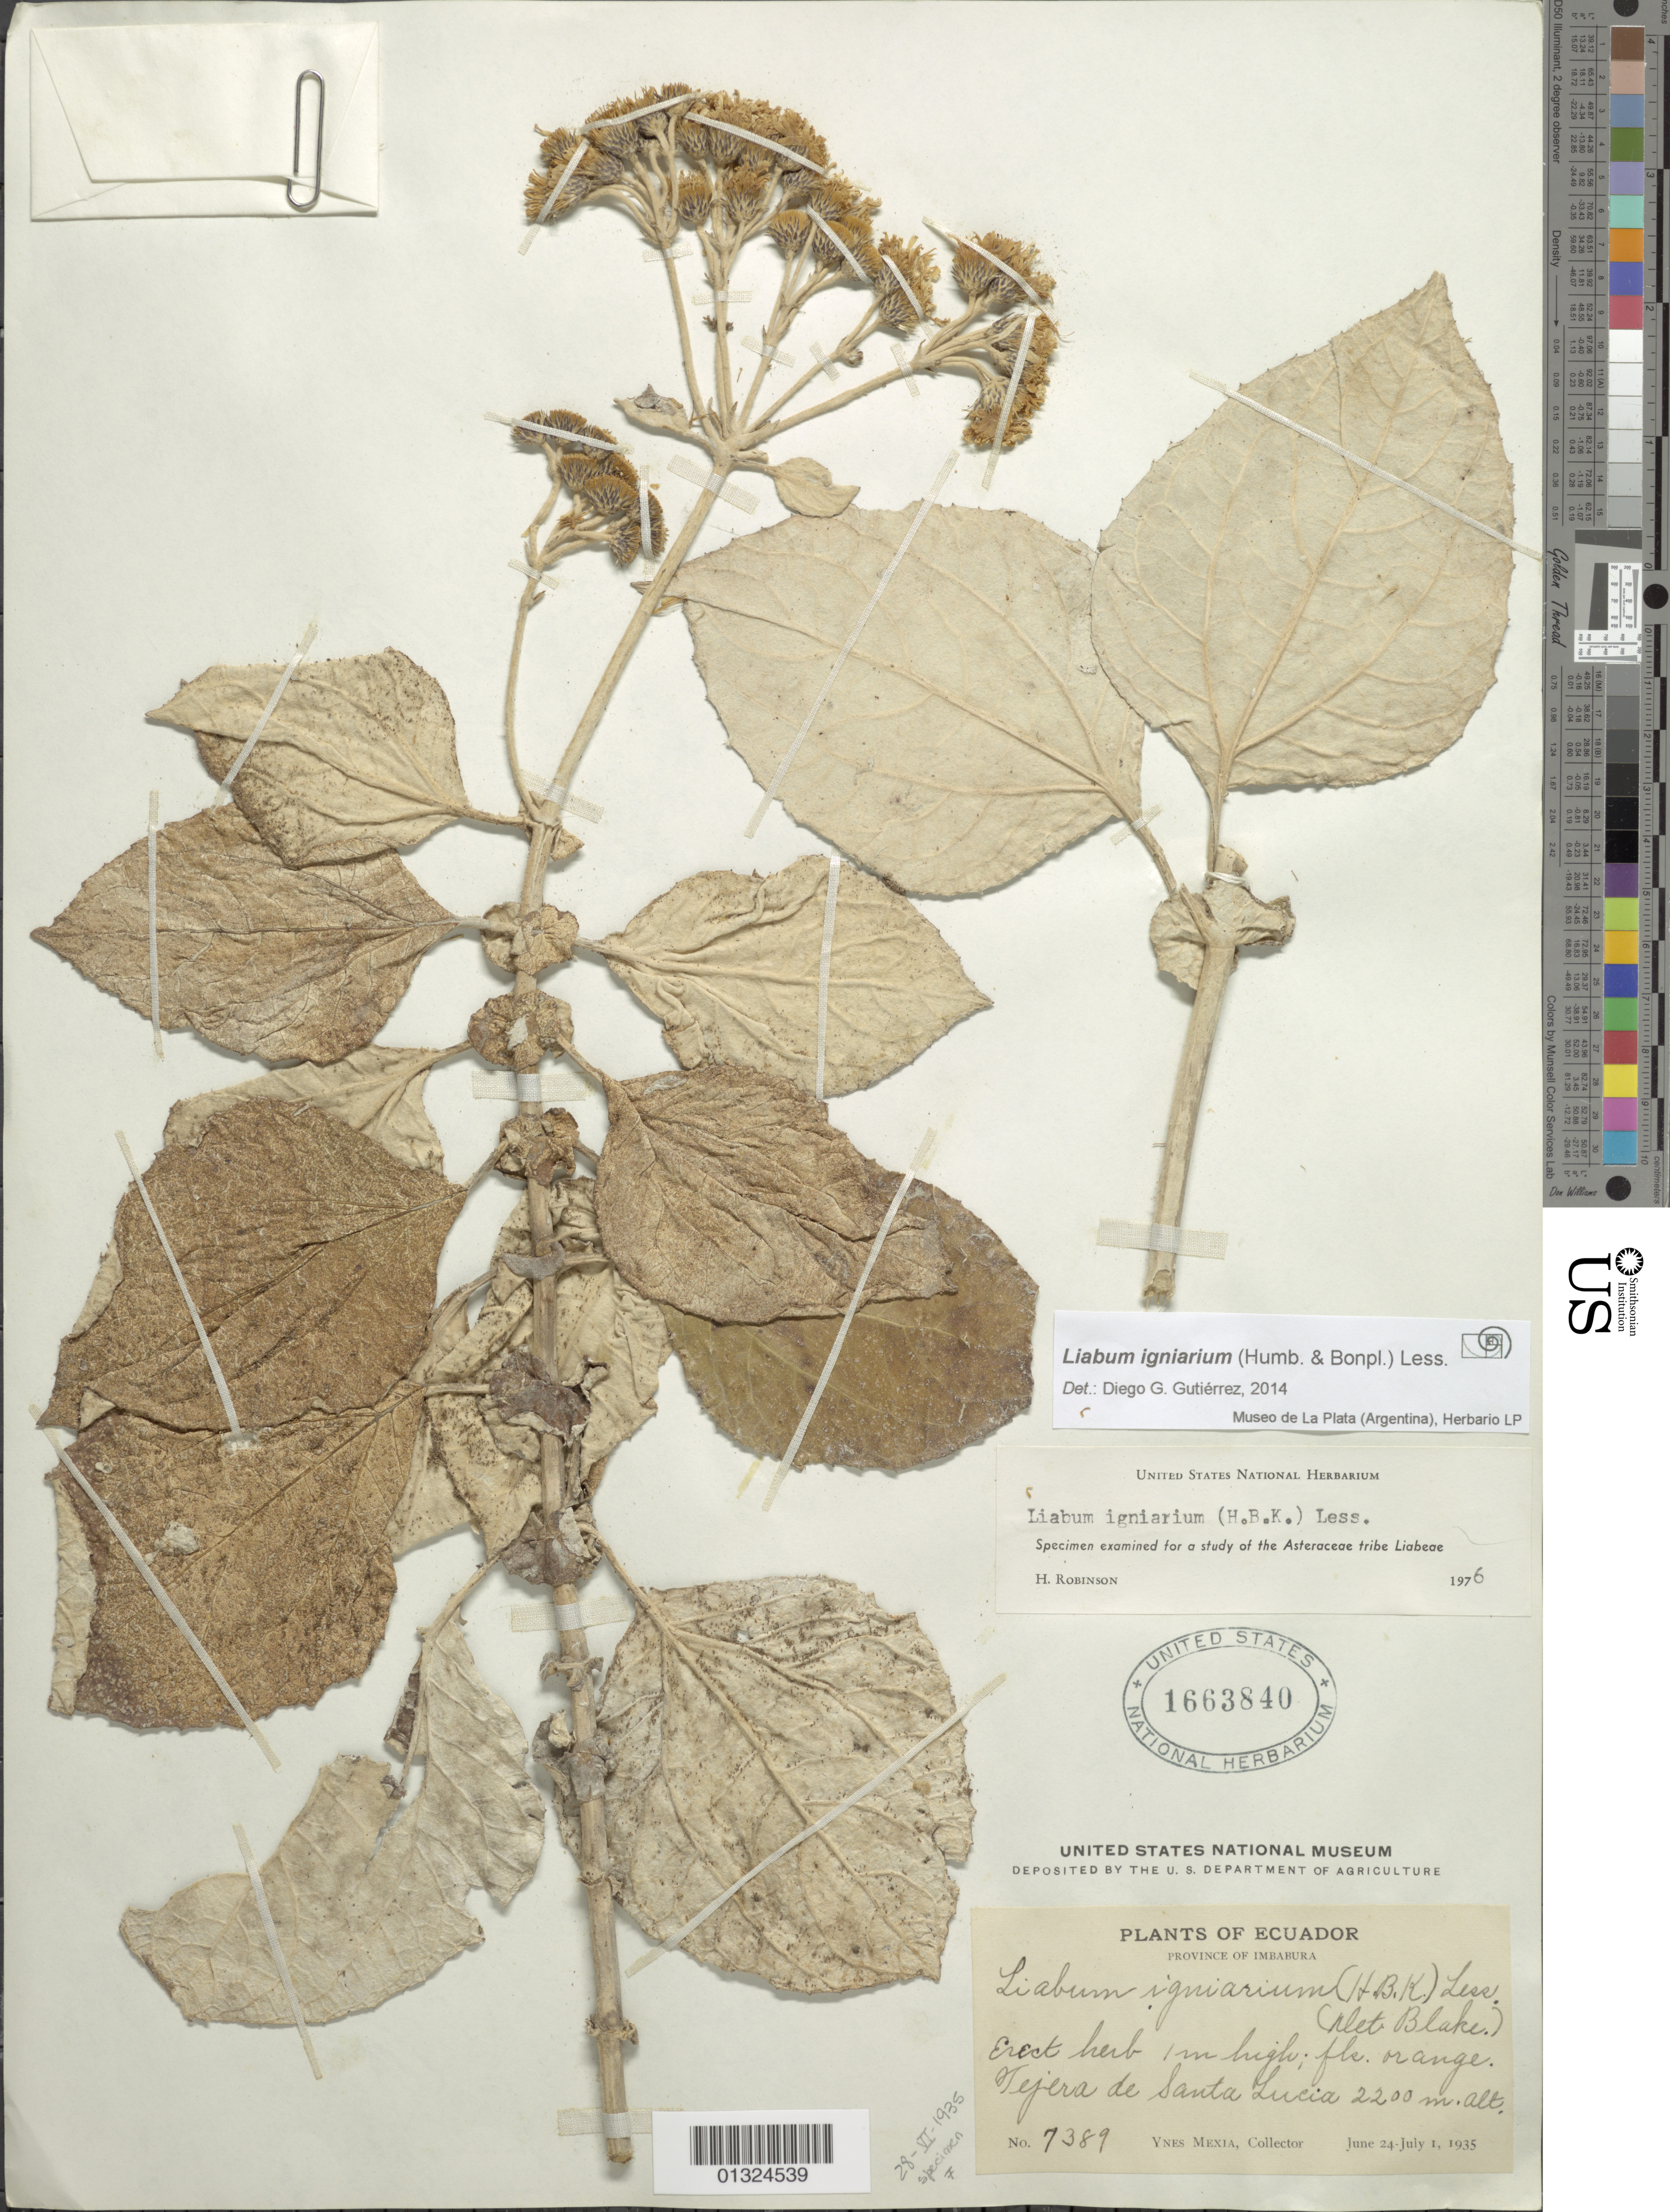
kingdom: Plantae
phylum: Tracheophyta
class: Magnoliopsida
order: Asterales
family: Asteraceae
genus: Liabum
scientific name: Liabum igniarium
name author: Less.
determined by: Gutierrez, D. G.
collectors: Y. Mexia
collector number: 7389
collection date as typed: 24 Jun 1935 to 01 Jul 1935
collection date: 1935-06-24/1935-07-01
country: Ecuador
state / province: Imbabura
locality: Hacienda el Pogyo, near Salinas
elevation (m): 1300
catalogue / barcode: US 1663840